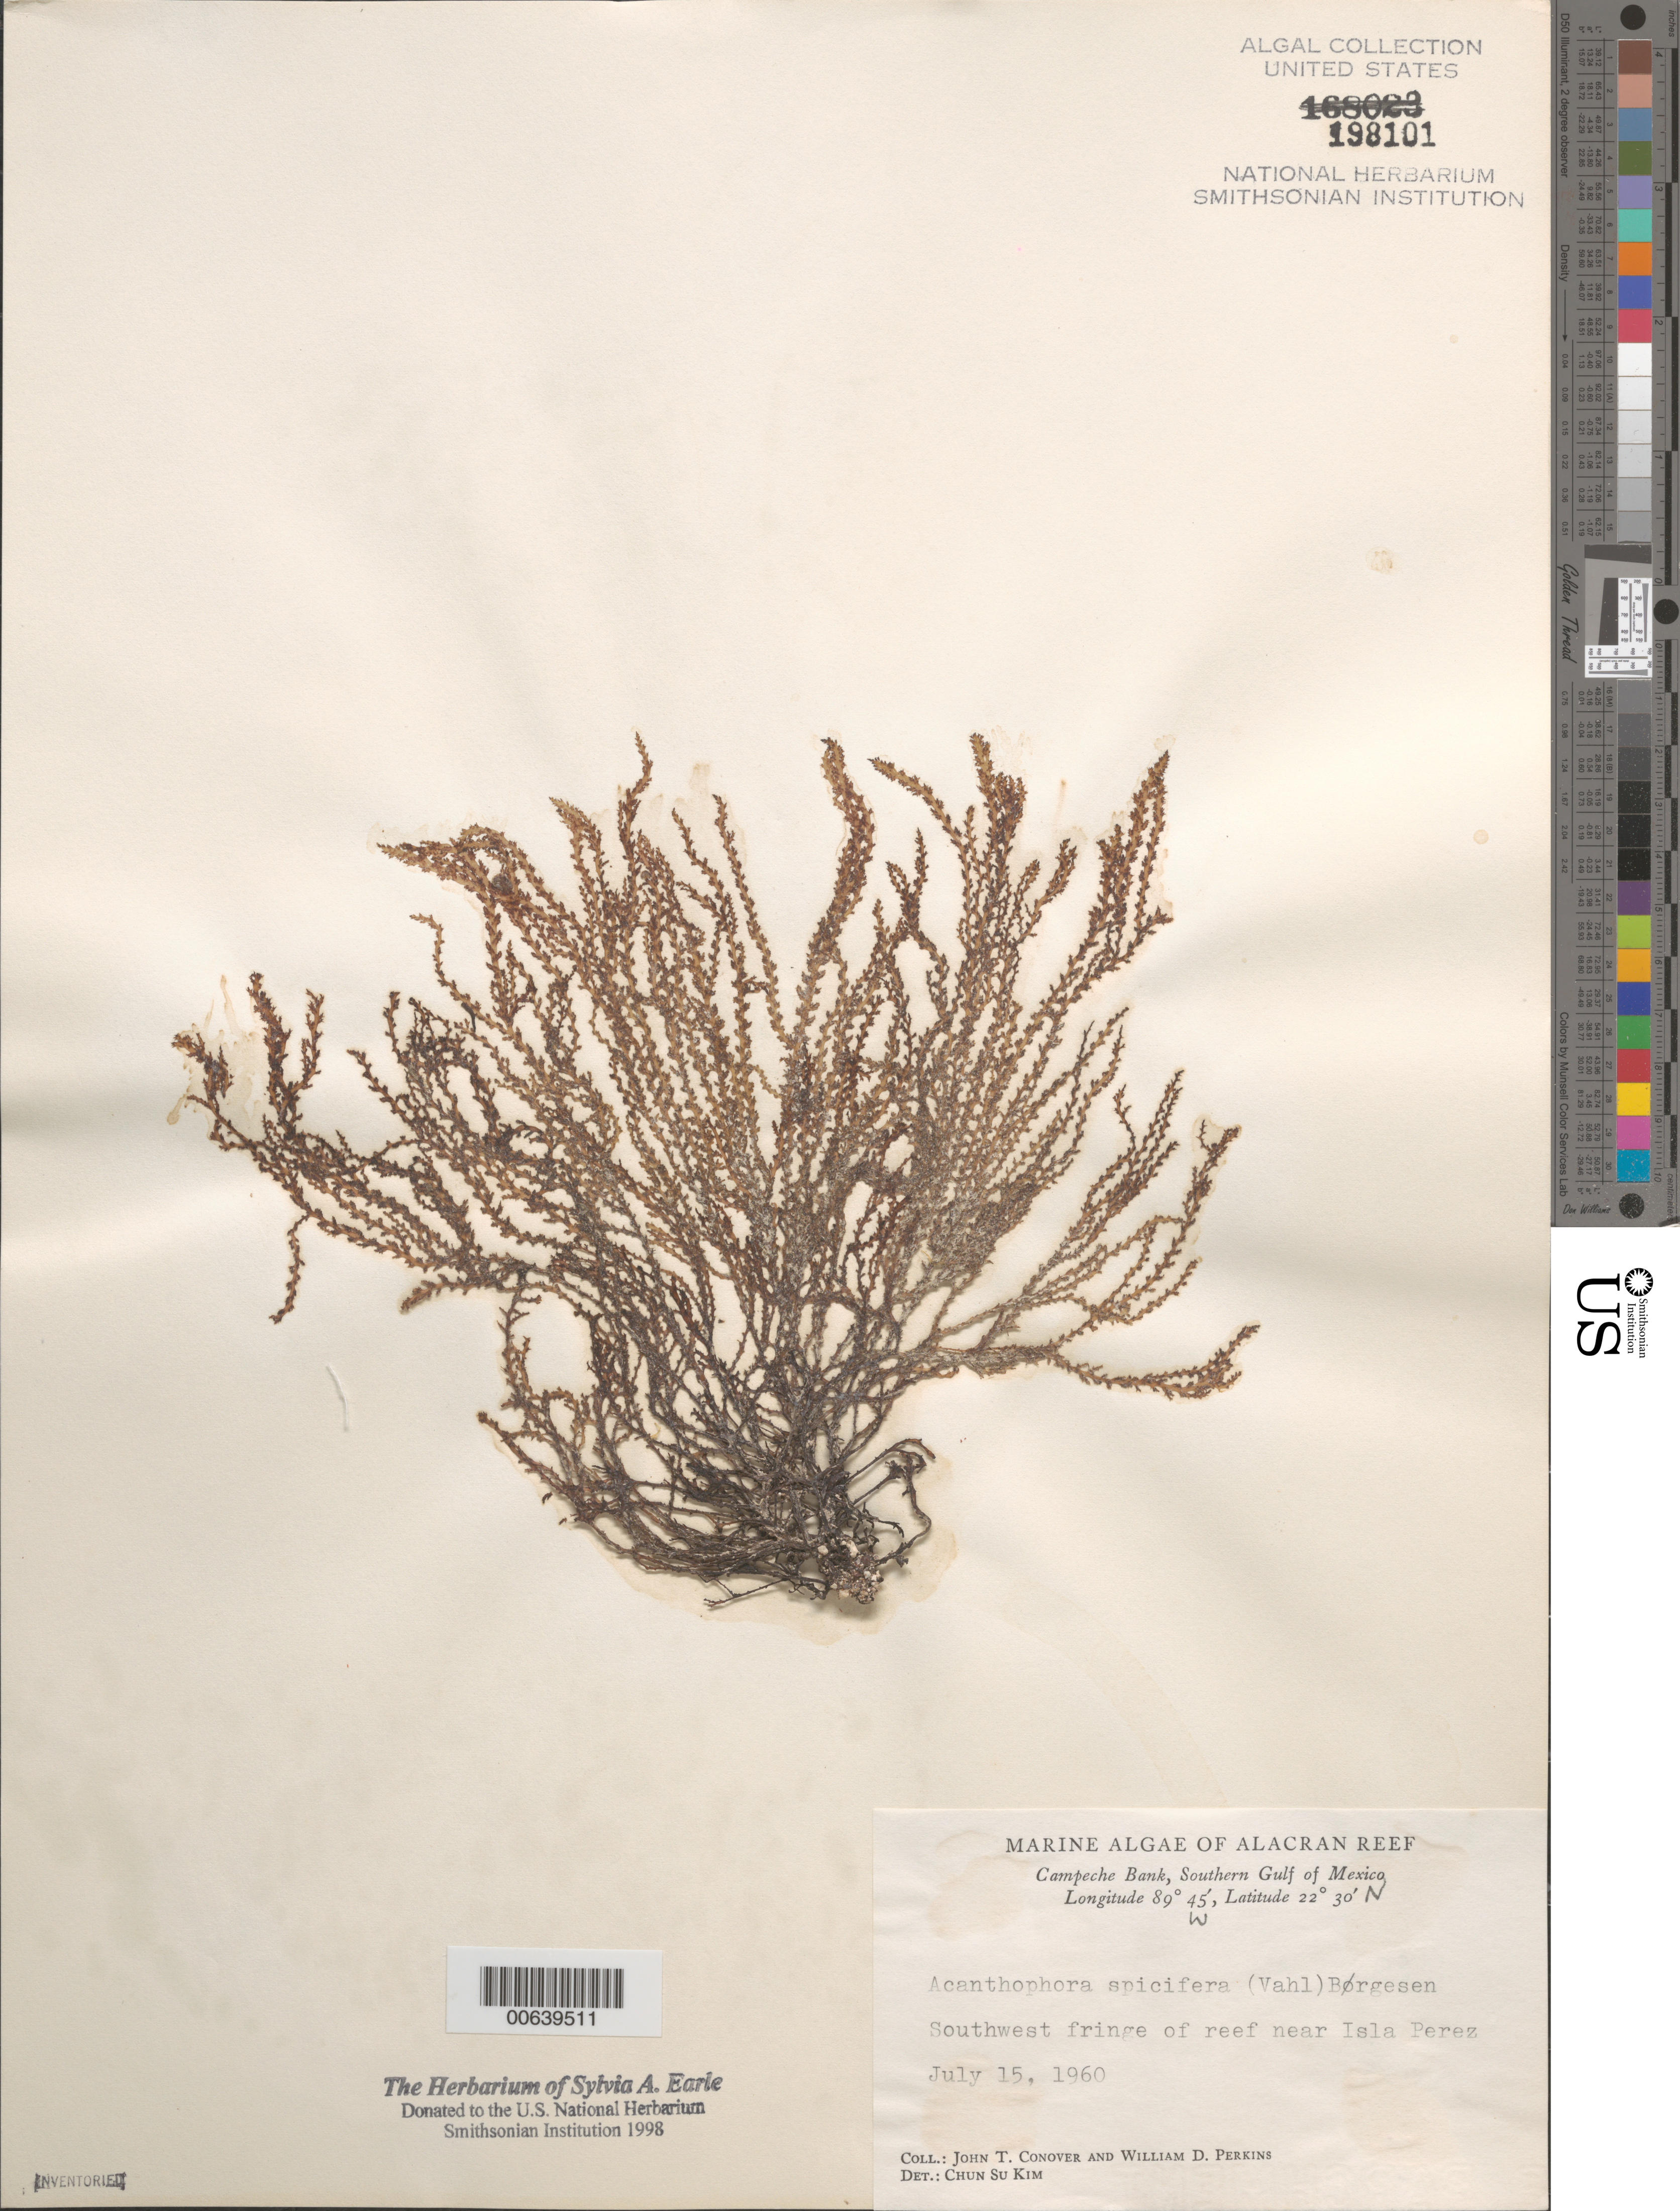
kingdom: Plantae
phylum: Rhodophyta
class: Florideophyceae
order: Ceramiales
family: Rhodomelaceae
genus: Acanthophora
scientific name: Acanthophora spicifera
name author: (Vahl) Børgesen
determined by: Kim, Chun Su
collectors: J. T. Conover & W. D. Perkins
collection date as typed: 15 Jul 1960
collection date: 1960-07-15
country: Mexico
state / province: Yucatán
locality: Alacran Reef, near Isla Perez, Campeche Bank, southern Gulf of Mexico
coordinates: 22 30' N, 89 45' W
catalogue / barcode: US 198101